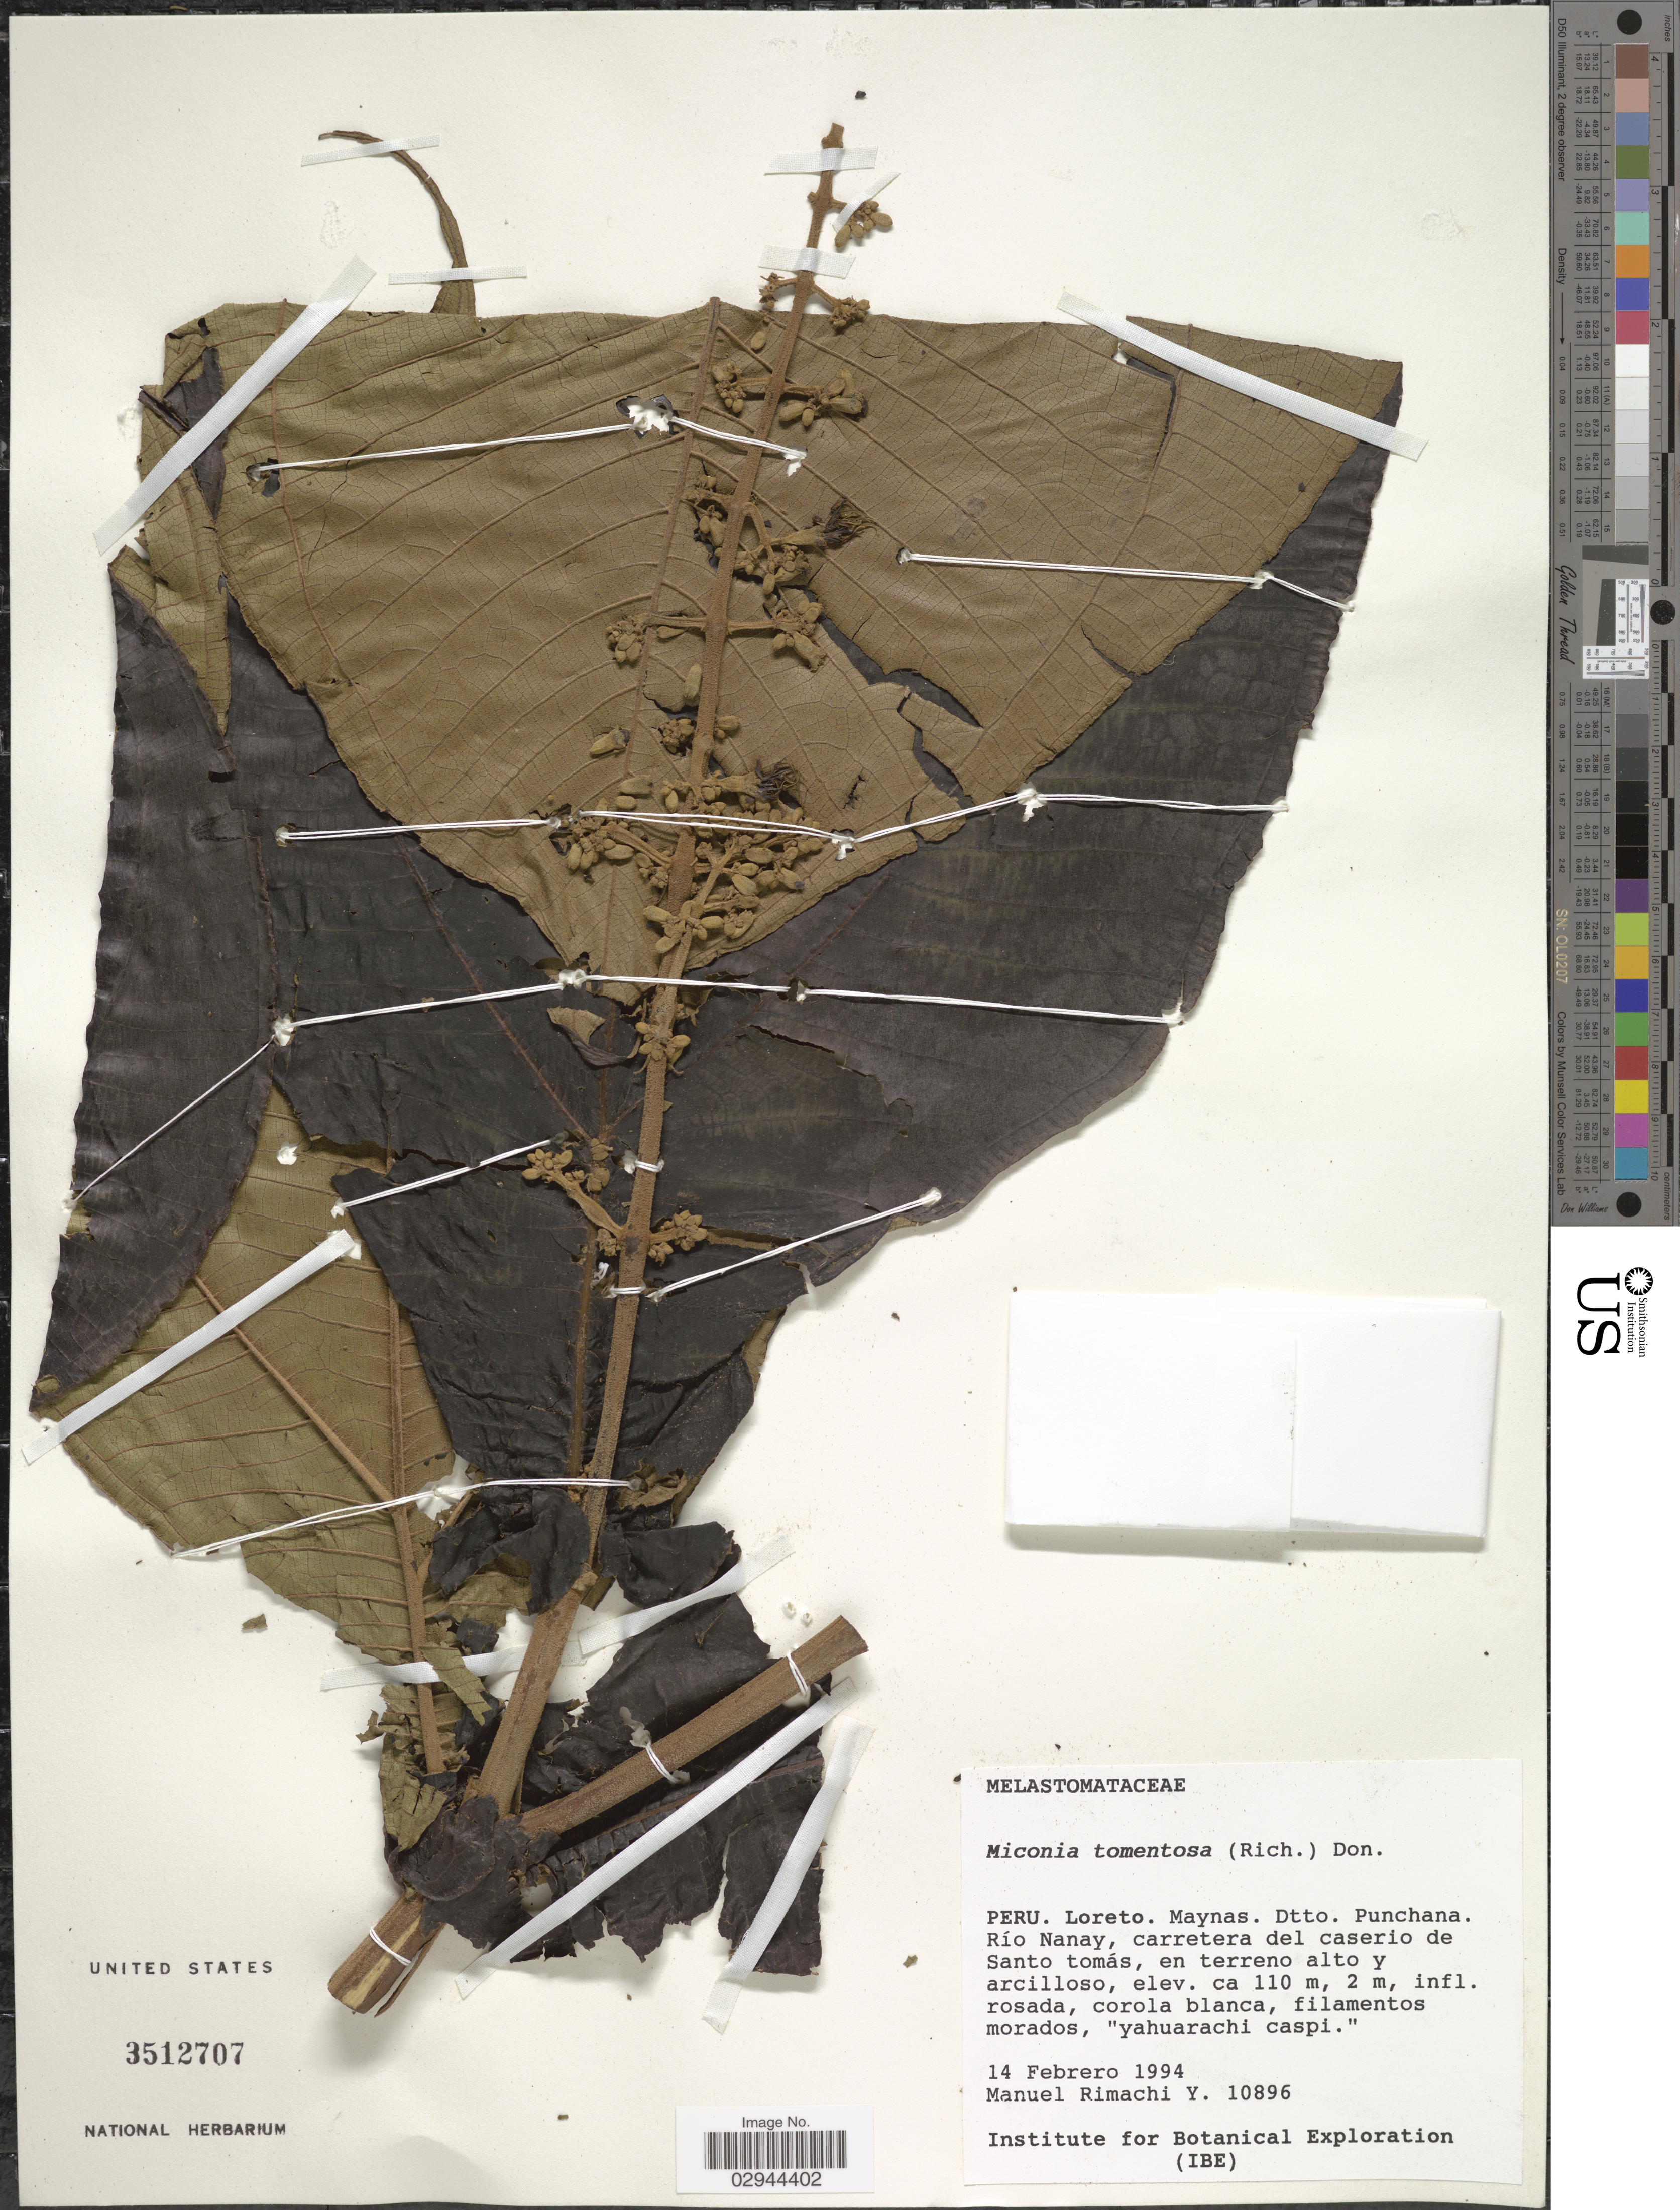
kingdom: Plantae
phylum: Tracheophyta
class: Magnoliopsida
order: Myrtales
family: Melastomataceae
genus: Miconia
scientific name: Miconia tomentosa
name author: (Rich.) D. Don ex DC.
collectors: M. Rimachi Y.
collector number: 10896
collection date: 1994-02-14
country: Peru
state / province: Loreto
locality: Maynas. Dtto. Punchana. Río Nanay, carretera del caserio de Santo tomás.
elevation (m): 110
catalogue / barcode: US 3512707